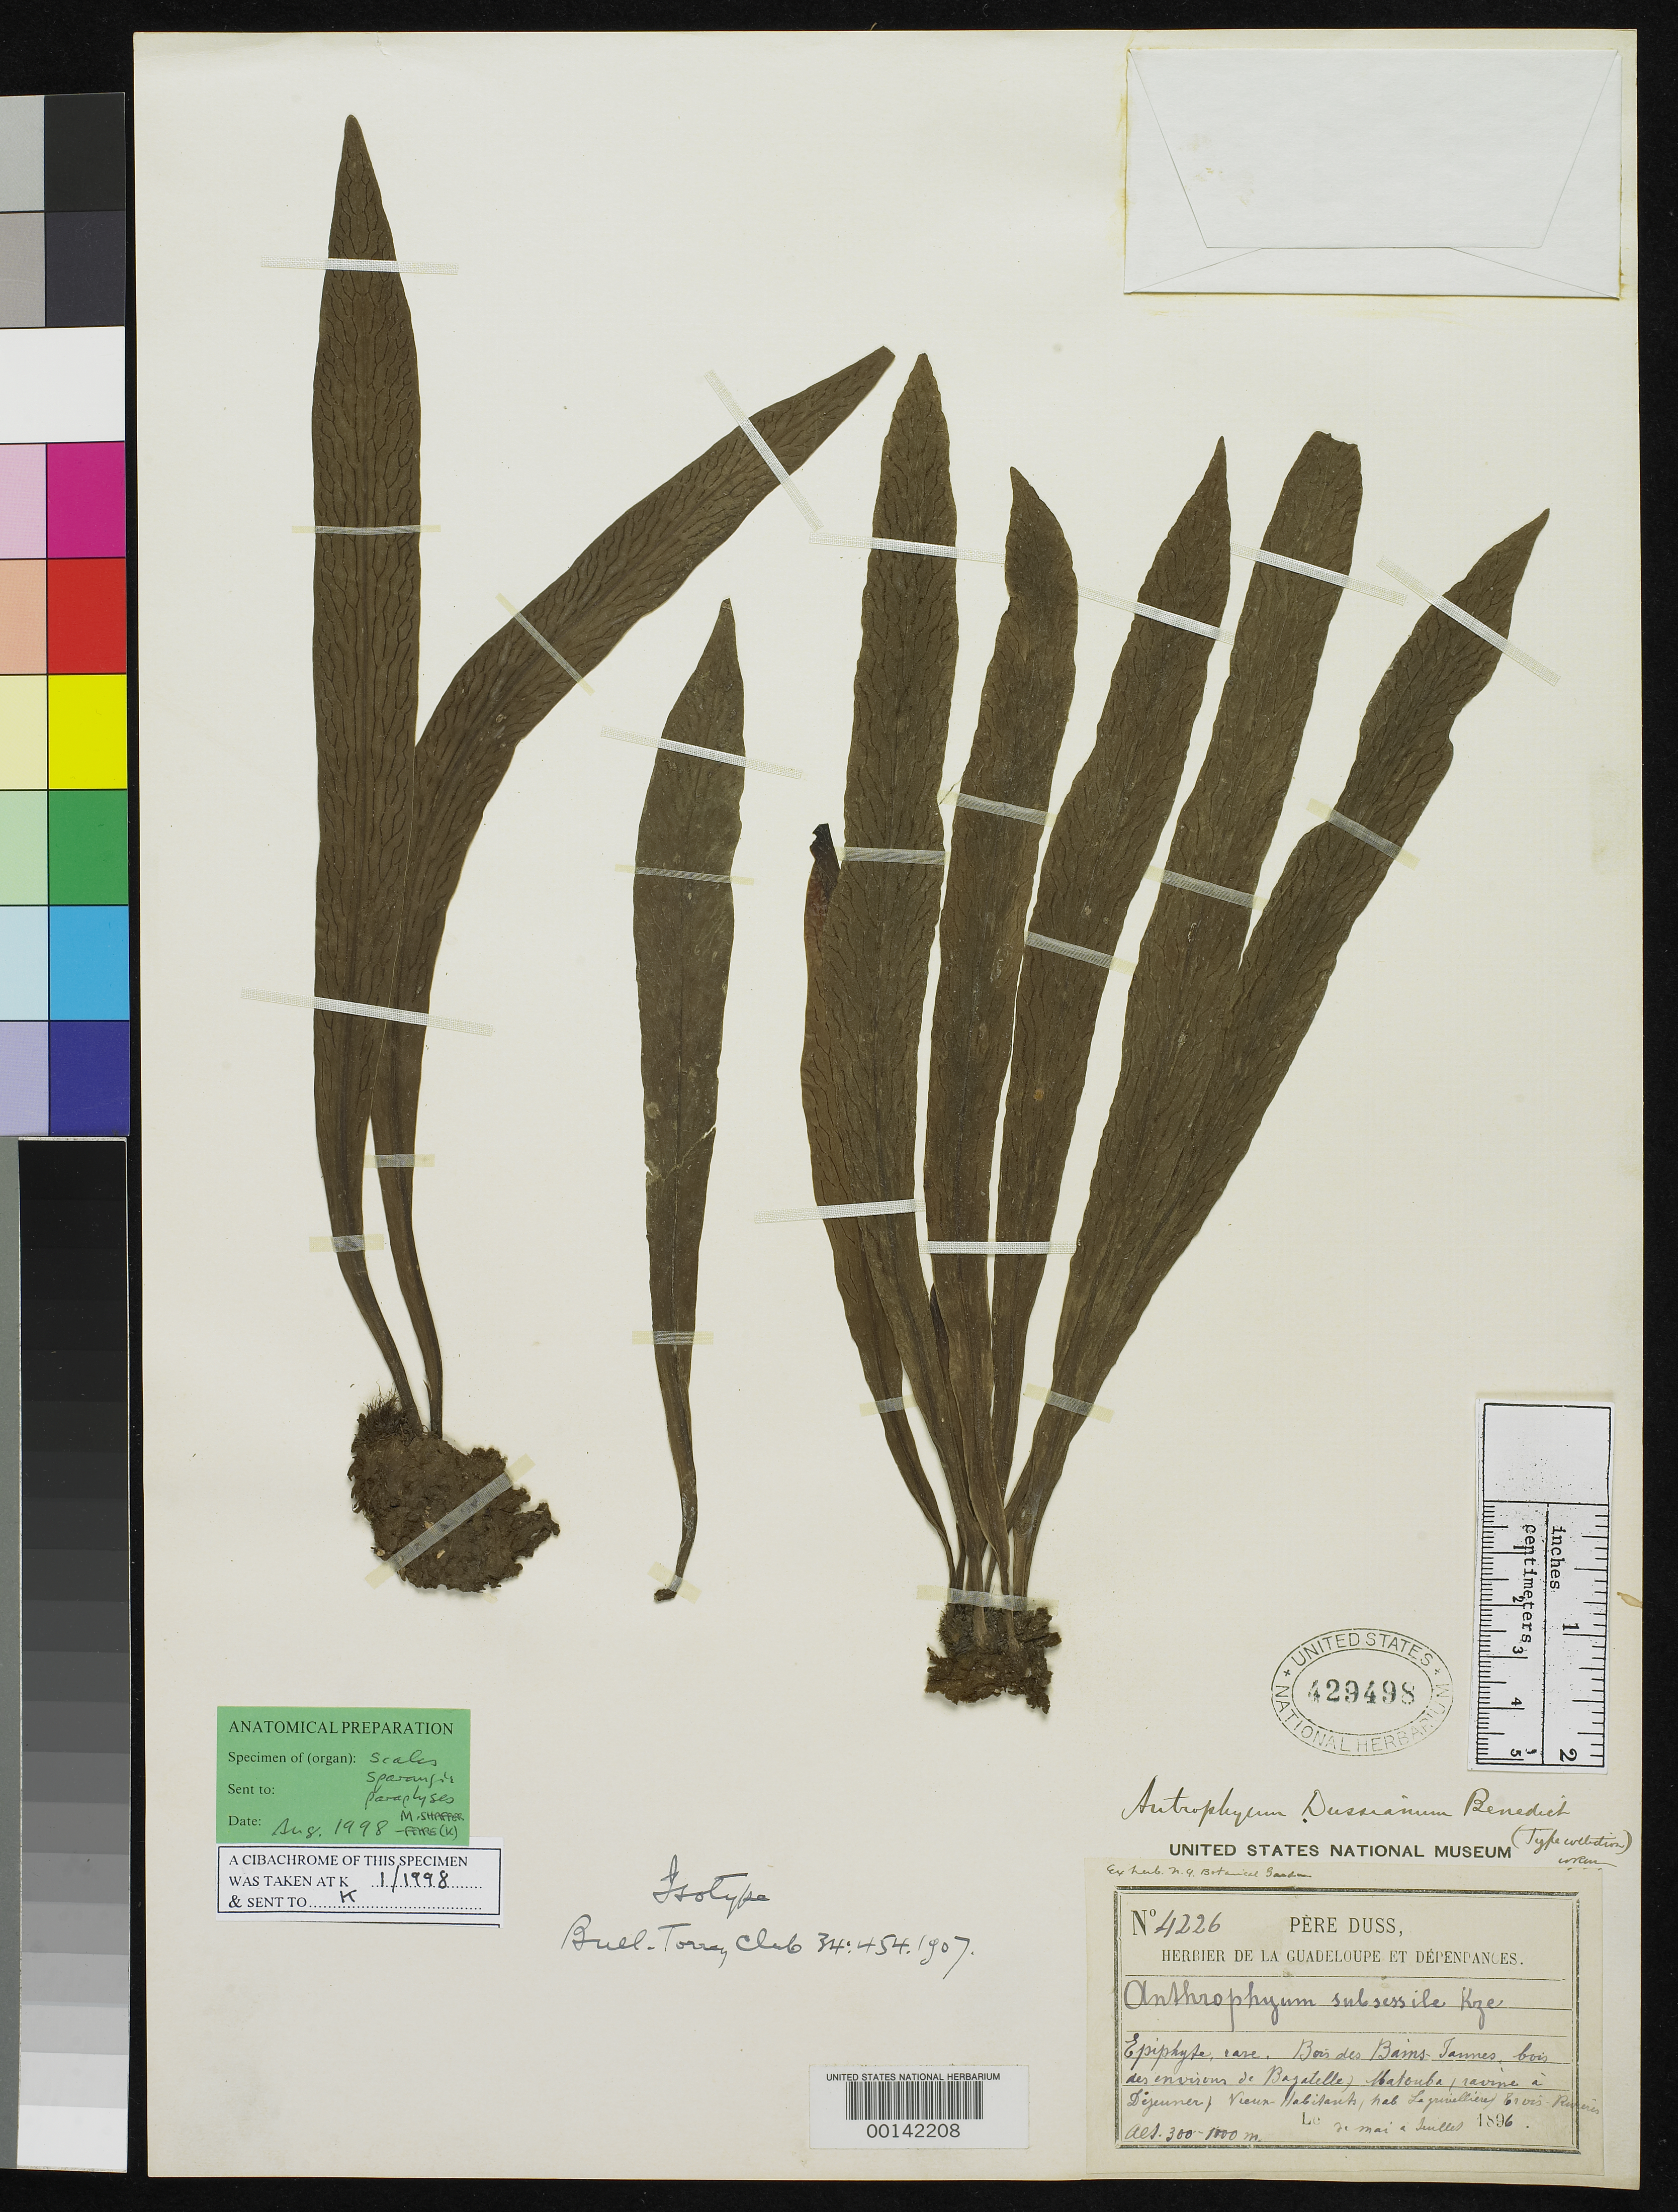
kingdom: Plantae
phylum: Tracheophyta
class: Polypodiopsida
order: Polypodiales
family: Pteridaceae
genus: Antrophyum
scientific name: Antrophyum dussianum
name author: Benedict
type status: Type Collection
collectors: Père Duss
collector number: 4226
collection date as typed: May 1896 to -- Jul 1896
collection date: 1896-05/1896-07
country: Guadeloupe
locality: Bordes Bains James, Bagalelle.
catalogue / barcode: US 429498